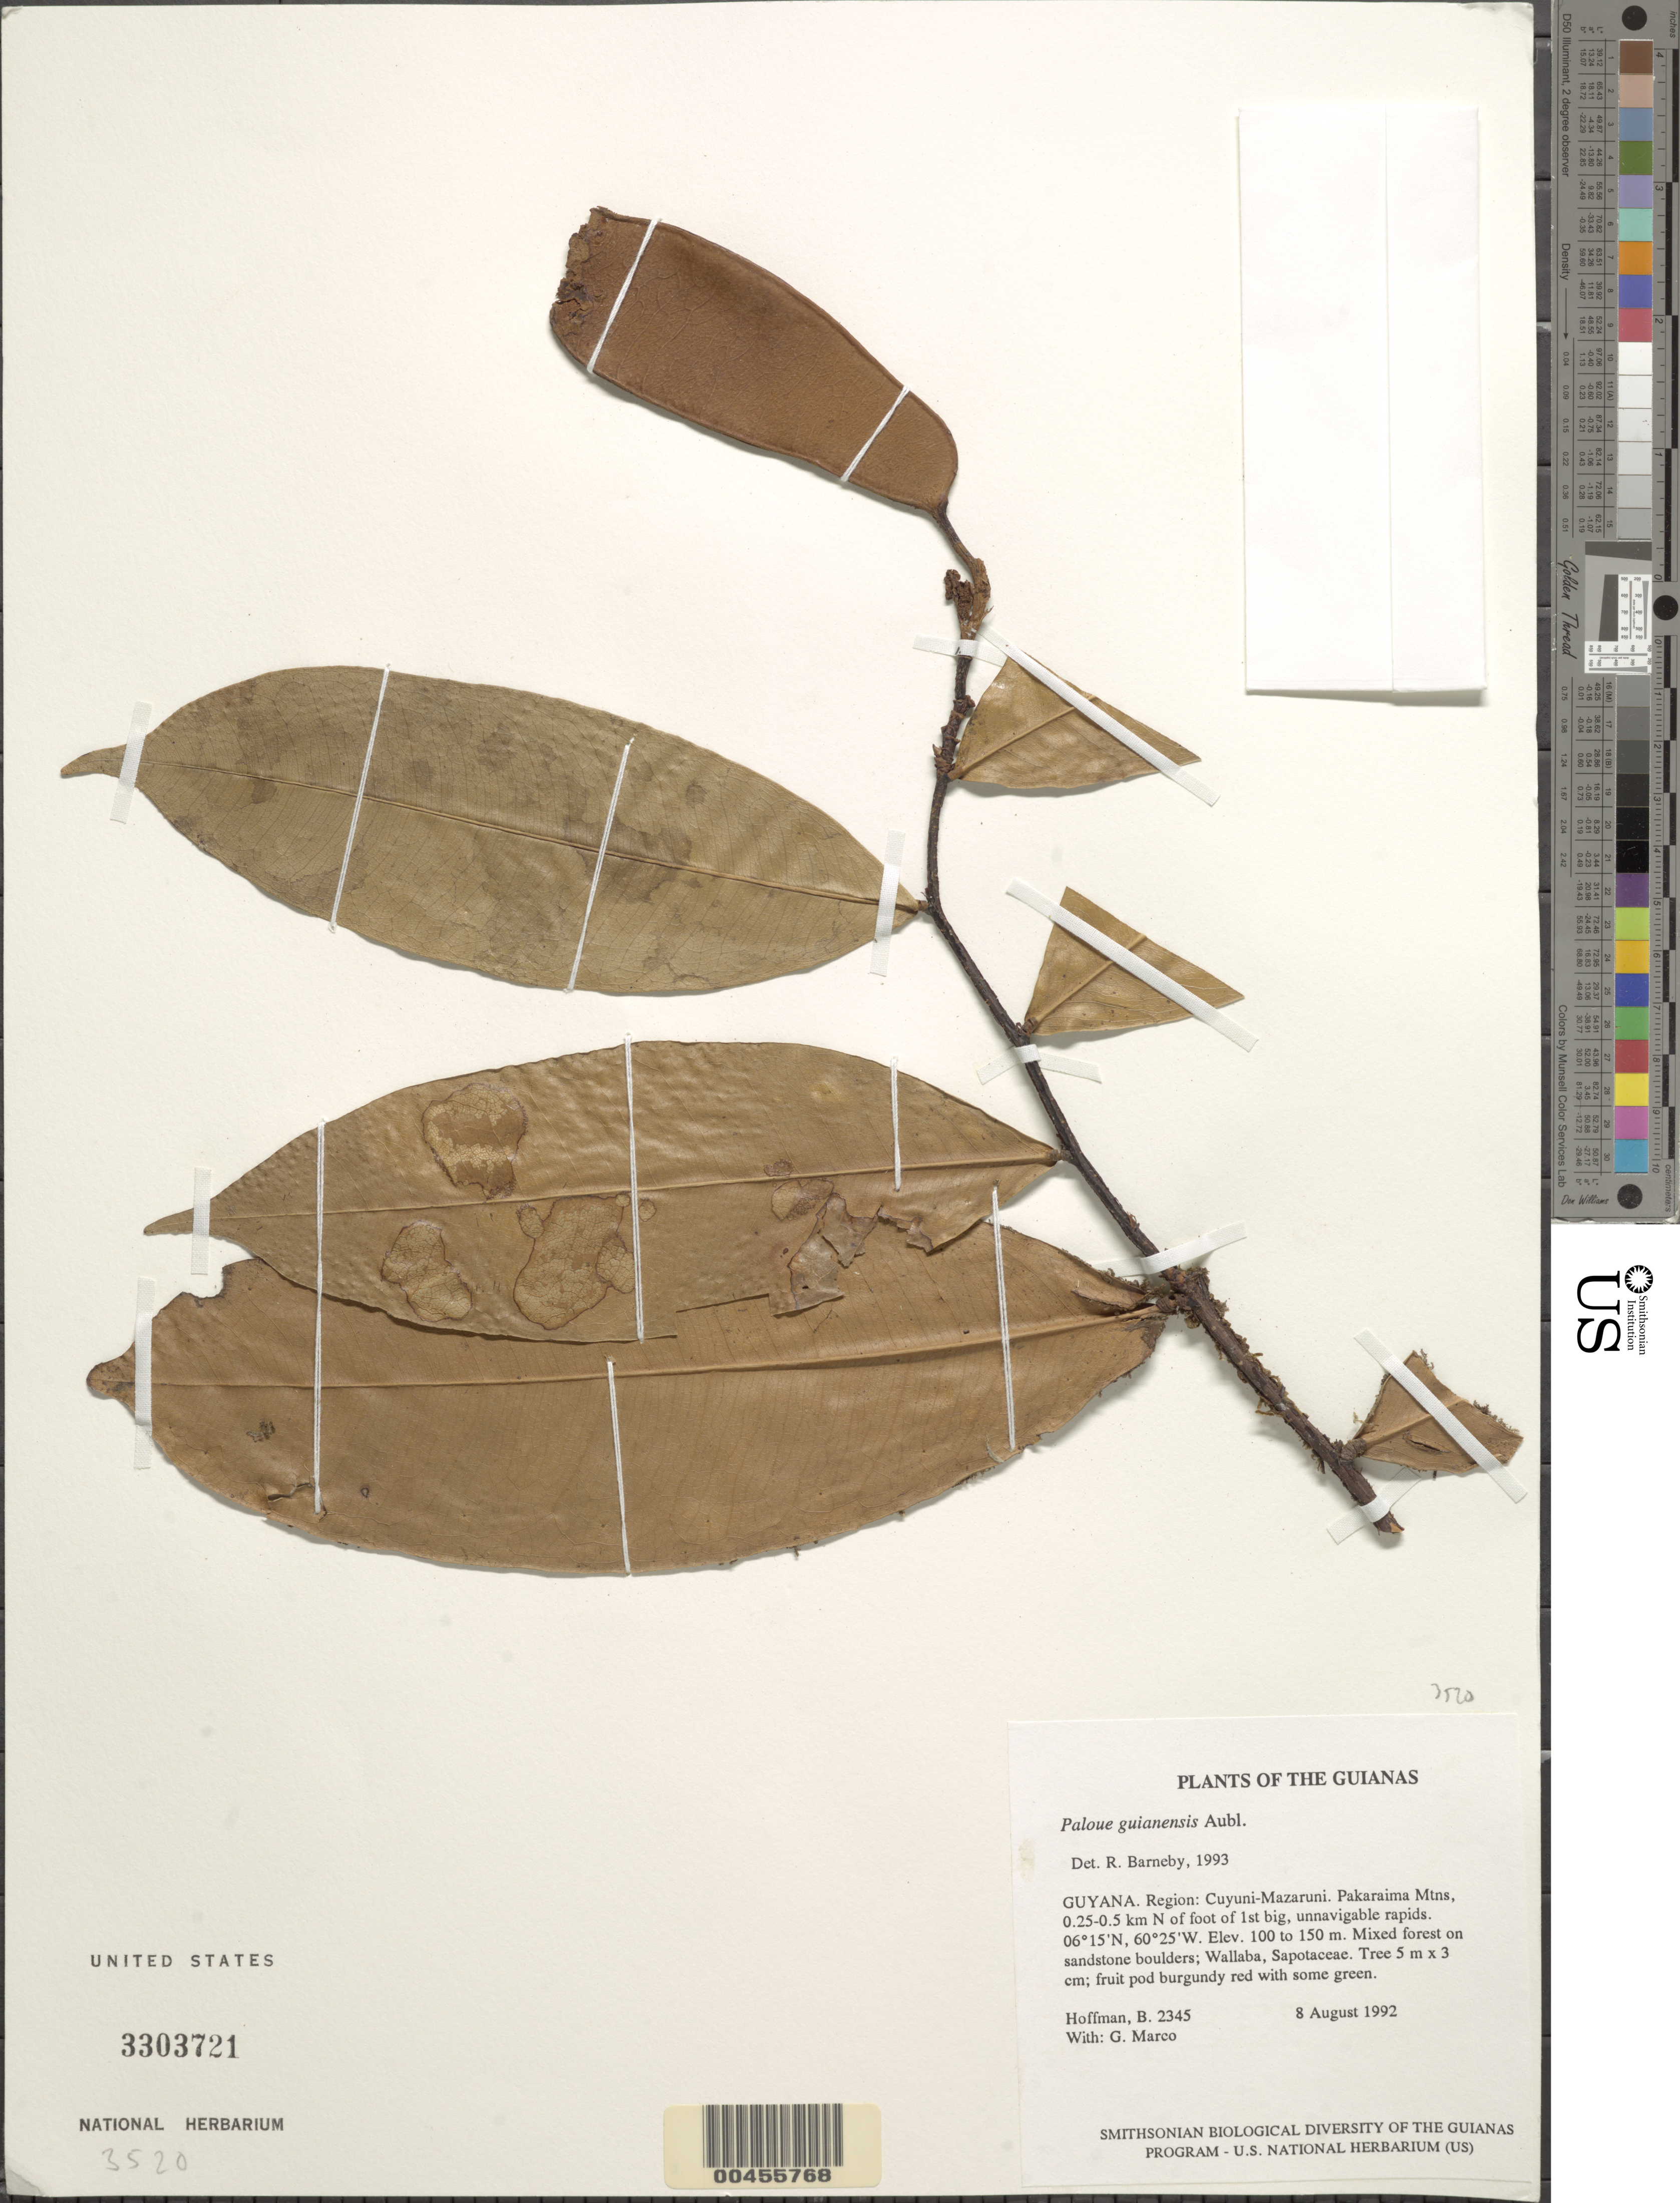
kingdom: Plantae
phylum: Tracheophyta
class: Magnoliopsida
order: Fabales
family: Fabaceae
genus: Paloue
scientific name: Paloue guianensis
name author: Aubl.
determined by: Barneby, Rupert C., (NY)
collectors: B. Hoffman & G. Marco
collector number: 2345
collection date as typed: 8 August 1992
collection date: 1992-08-08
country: Guyana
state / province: Cuyuni-Mazaruni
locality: Pakaraima Mountains, 0.25-0.5 km N of Meamu River, camp at foot of 1st big, unnavigable rapids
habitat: Mixed forest on sandstone boulders; Wallaba, Sapotaceae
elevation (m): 100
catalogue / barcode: US 3303721